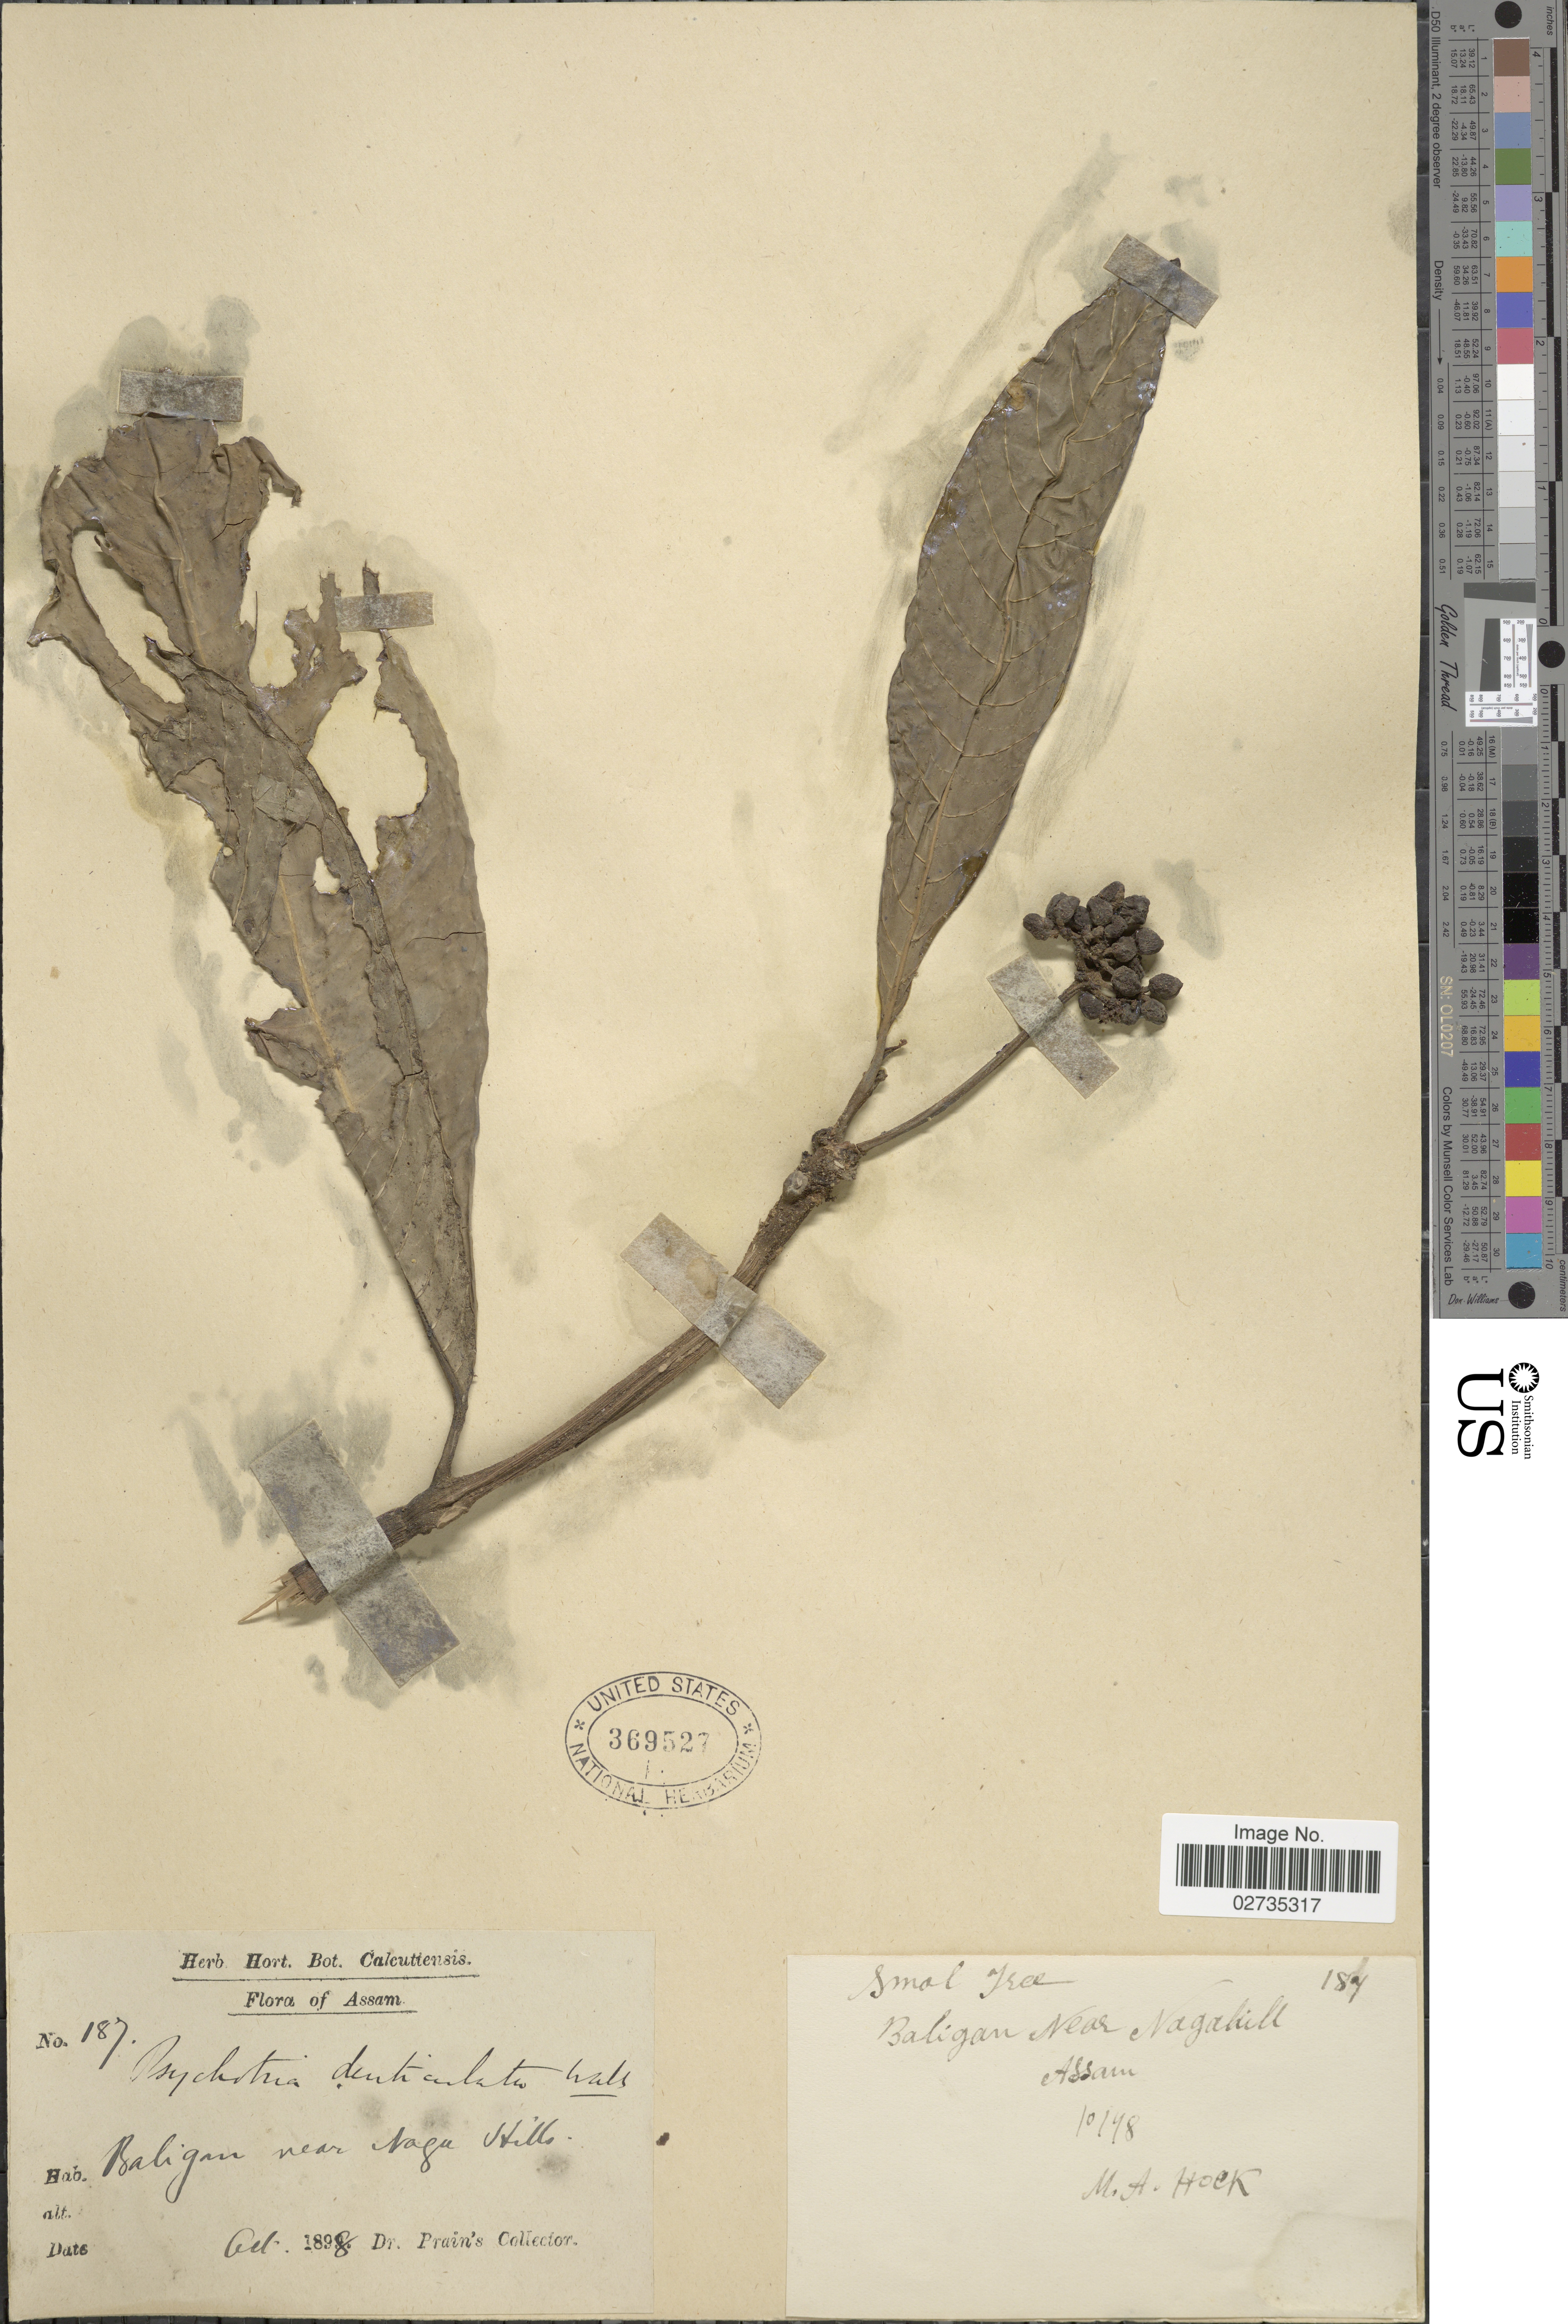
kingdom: Plantae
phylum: Tracheophyta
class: Magnoliopsida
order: Gentianales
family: Rubiaceae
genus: Psychotria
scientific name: Psychotria denticulata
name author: Wall.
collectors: Dr. Prain's collector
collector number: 187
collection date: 1898-10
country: India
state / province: Assam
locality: Baligan near Nagu Hills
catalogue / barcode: US 369527